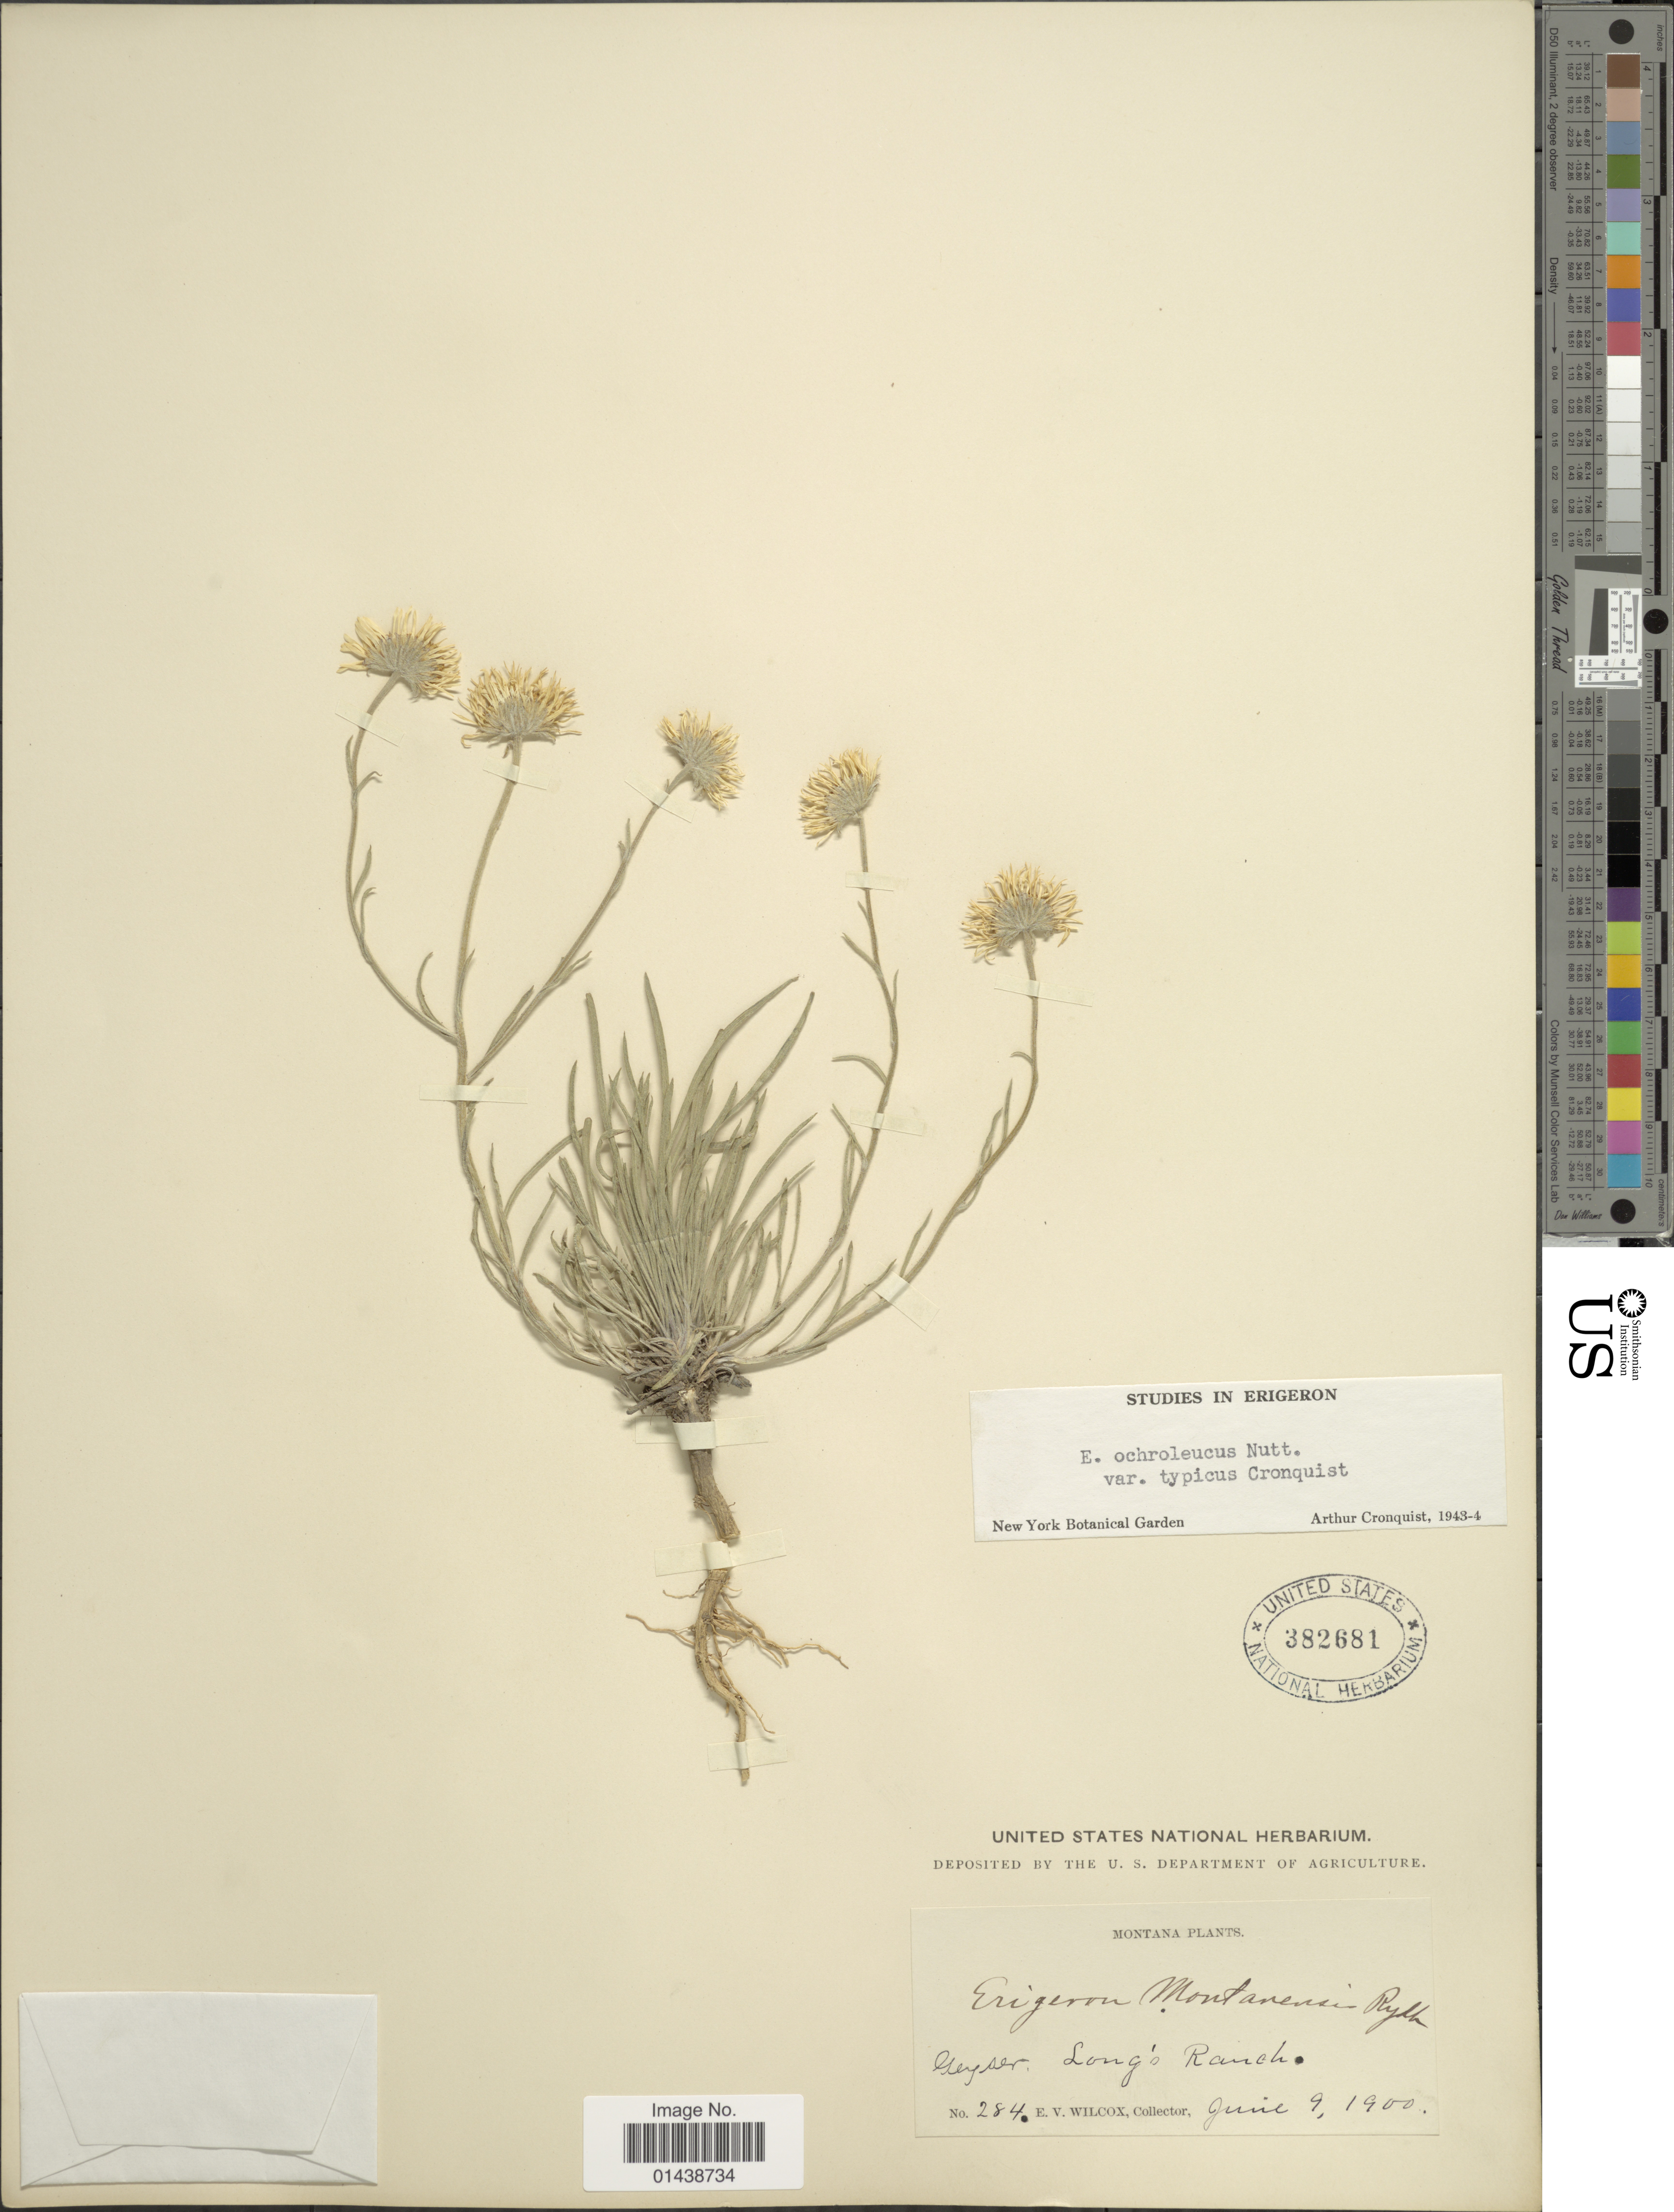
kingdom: Plantae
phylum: Tracheophyta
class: Magnoliopsida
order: Asterales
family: Asteraceae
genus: Erigeron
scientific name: Erigeron ochroleucus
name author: Nutt.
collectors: E. V. Wilcox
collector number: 284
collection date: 1900-06-09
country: United States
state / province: Montana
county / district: Judith Basin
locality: Geyser, Long's Ranch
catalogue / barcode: US 382681